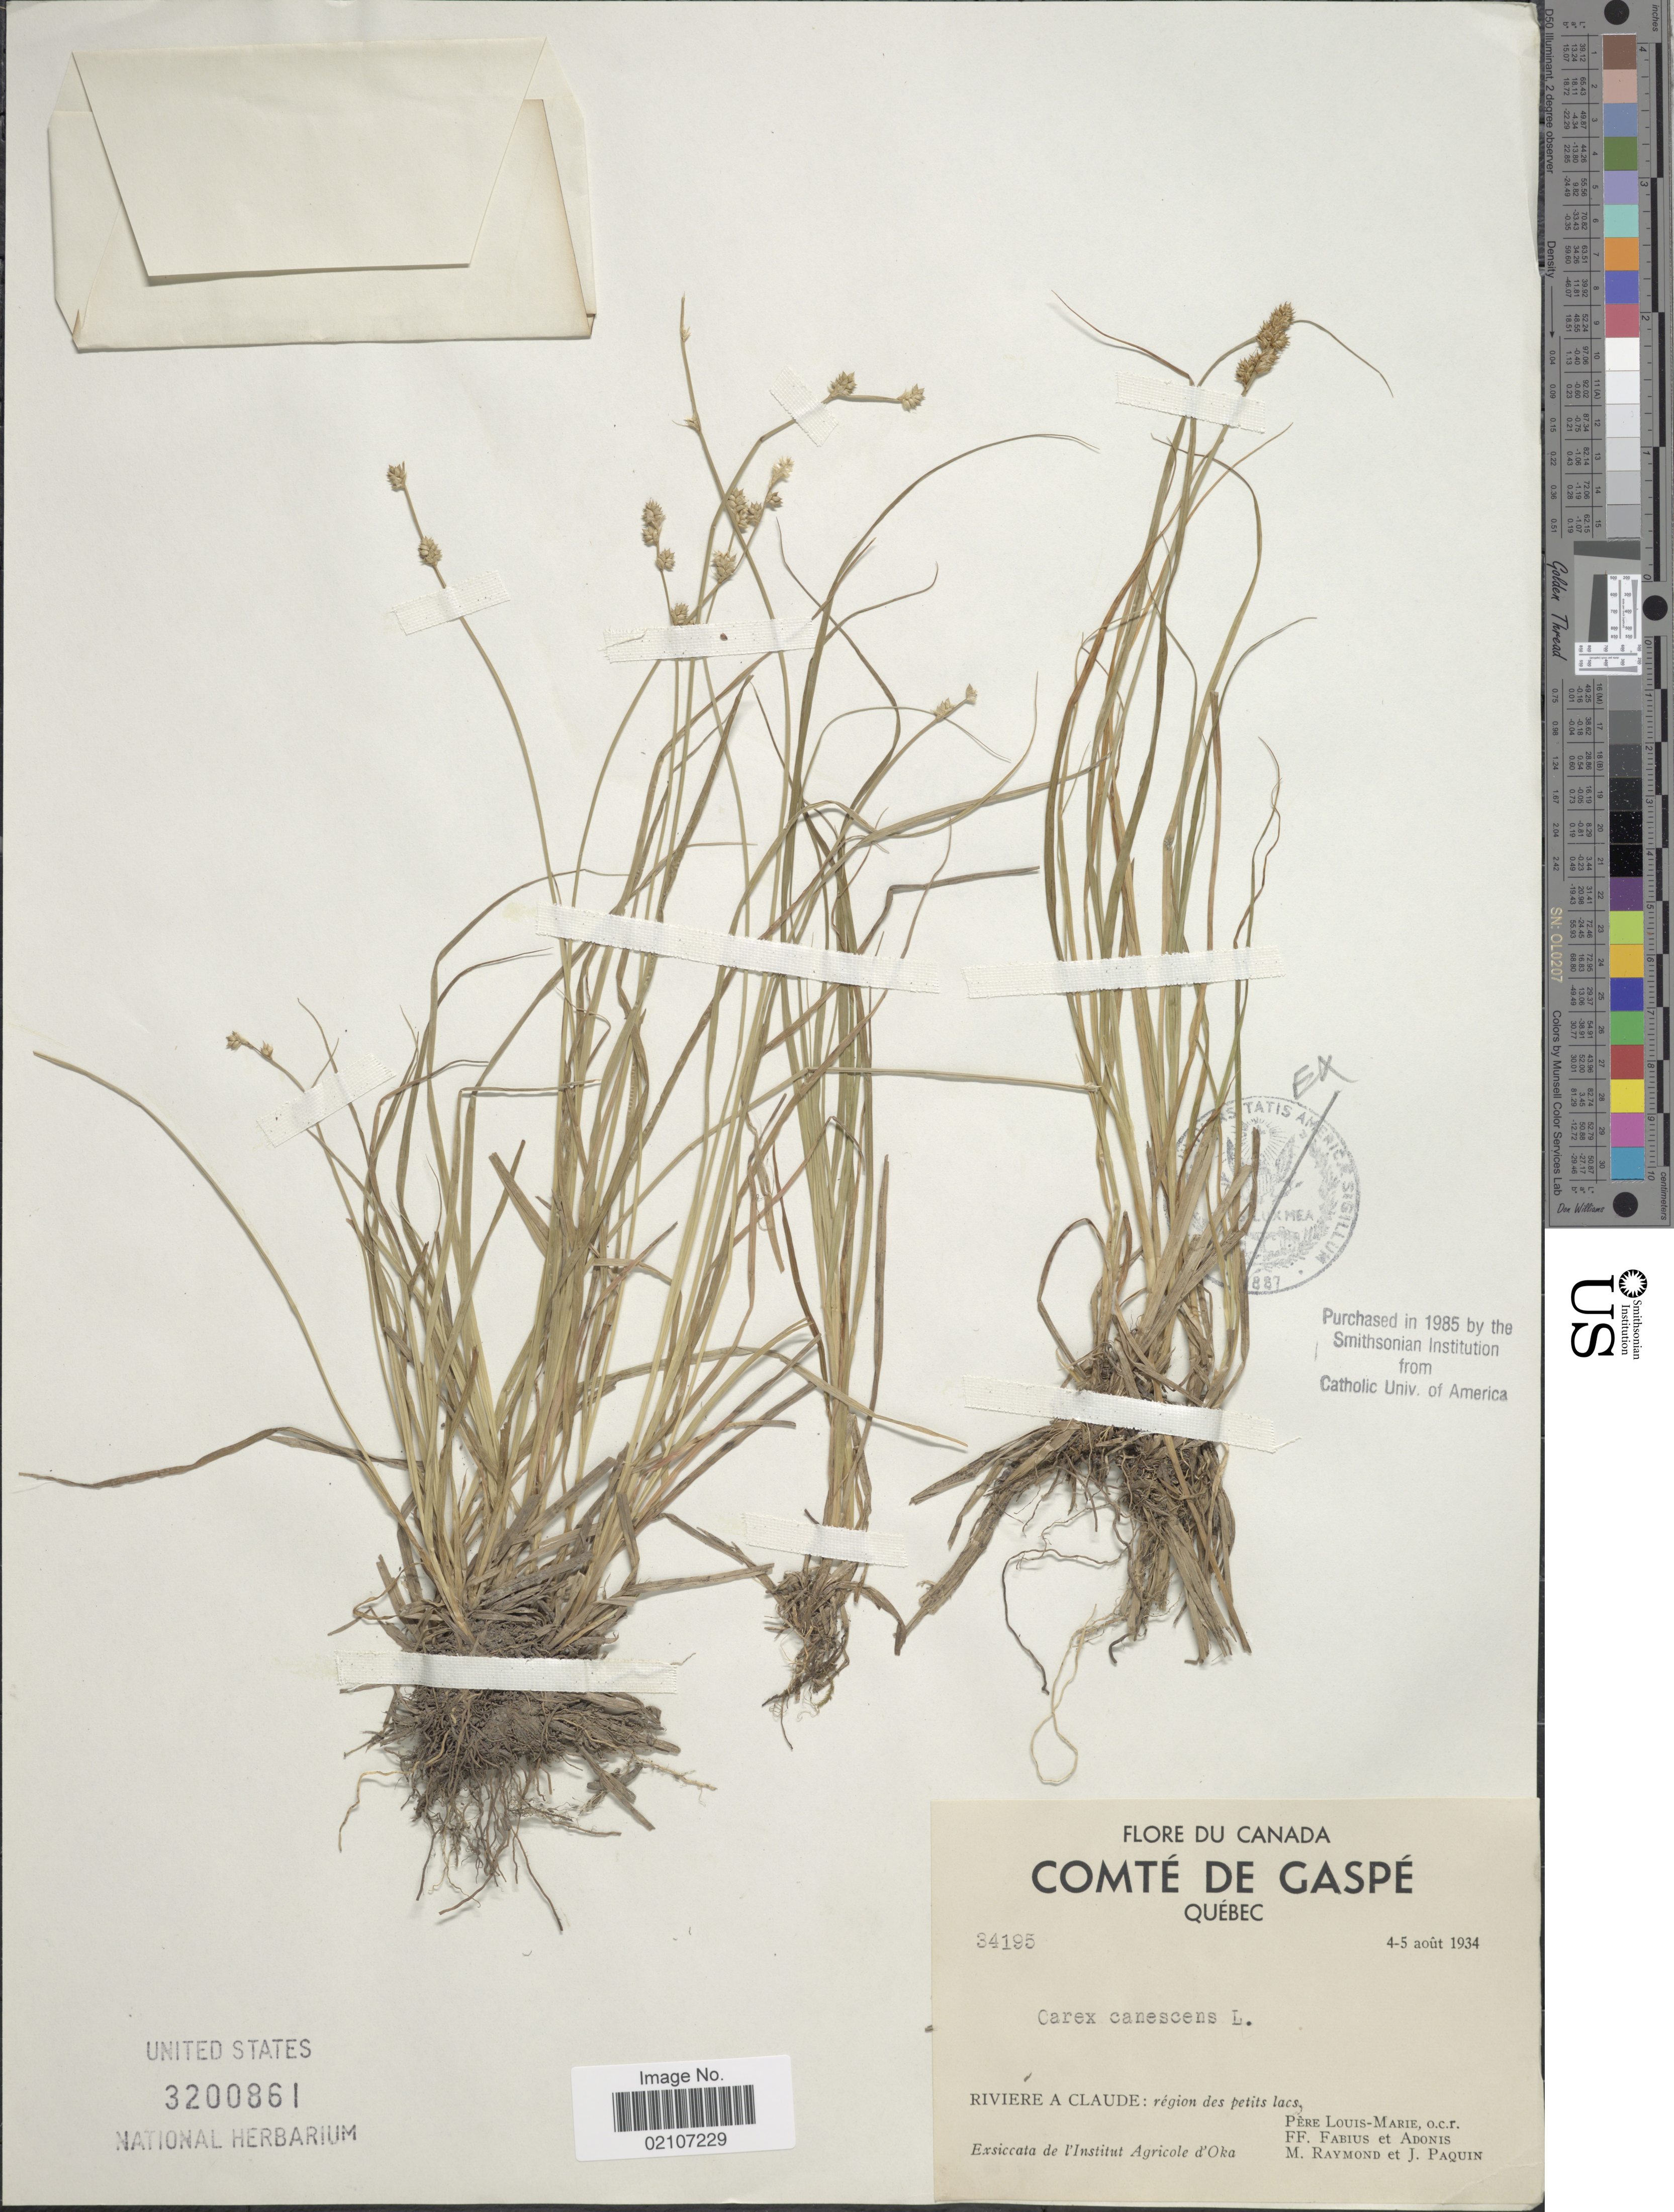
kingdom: Plantae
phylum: Tracheophyta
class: Liliopsida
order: Poales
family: Cyperaceae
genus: Carex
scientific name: Carex canescens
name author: L.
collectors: L.-M. LaLonde, B. Fabius, Adonis, M. Raymond & J. Paquin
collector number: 34195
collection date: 1934-08-04/1934-08-05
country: Canada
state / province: Quebec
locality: Comte de Gaspe. Riviere a Claude: region des petits lacs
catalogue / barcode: US 3200861